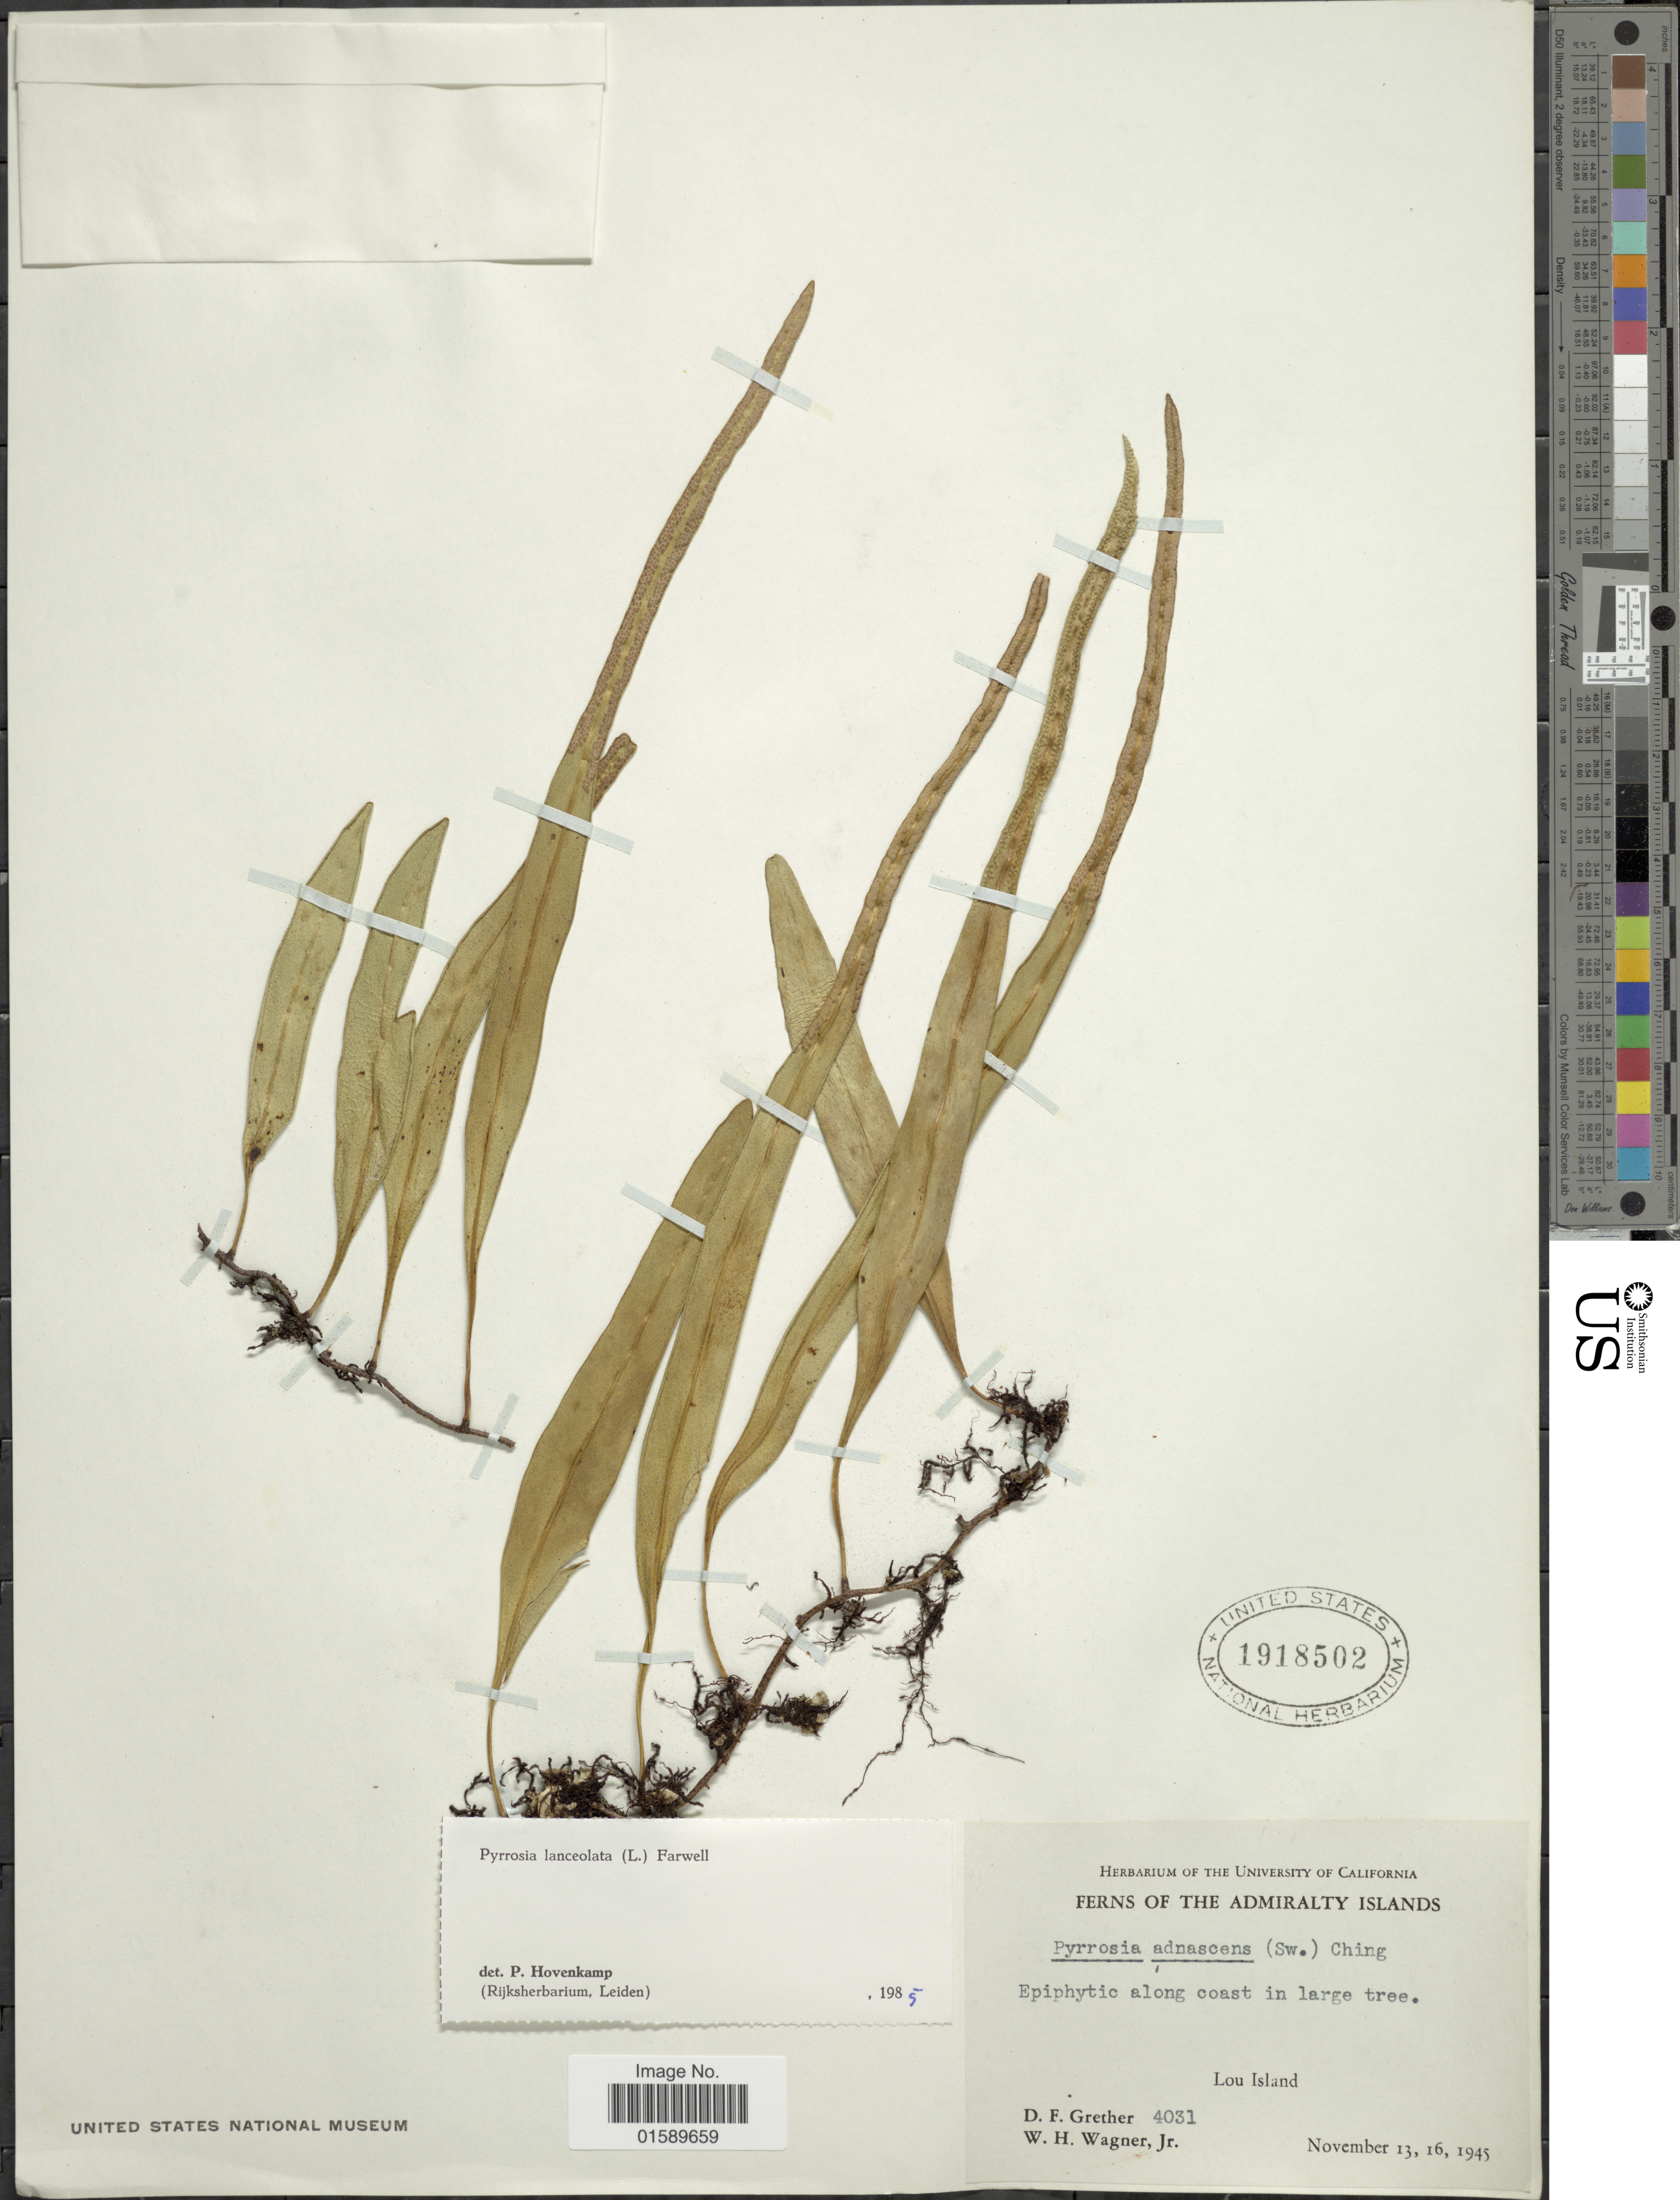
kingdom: Plantae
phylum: Tracheophyta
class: Polypodiopsida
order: Polypodiales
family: Polypodiaceae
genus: Pyrrosia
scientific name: Pyrrosia lanceolata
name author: (L.) Farw.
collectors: D. F. Grether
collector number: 4031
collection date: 1945-11-13/1945-11-16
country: Papua New Guinea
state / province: Manus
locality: Admiralty Islands, Lou Island.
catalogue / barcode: US 1918502